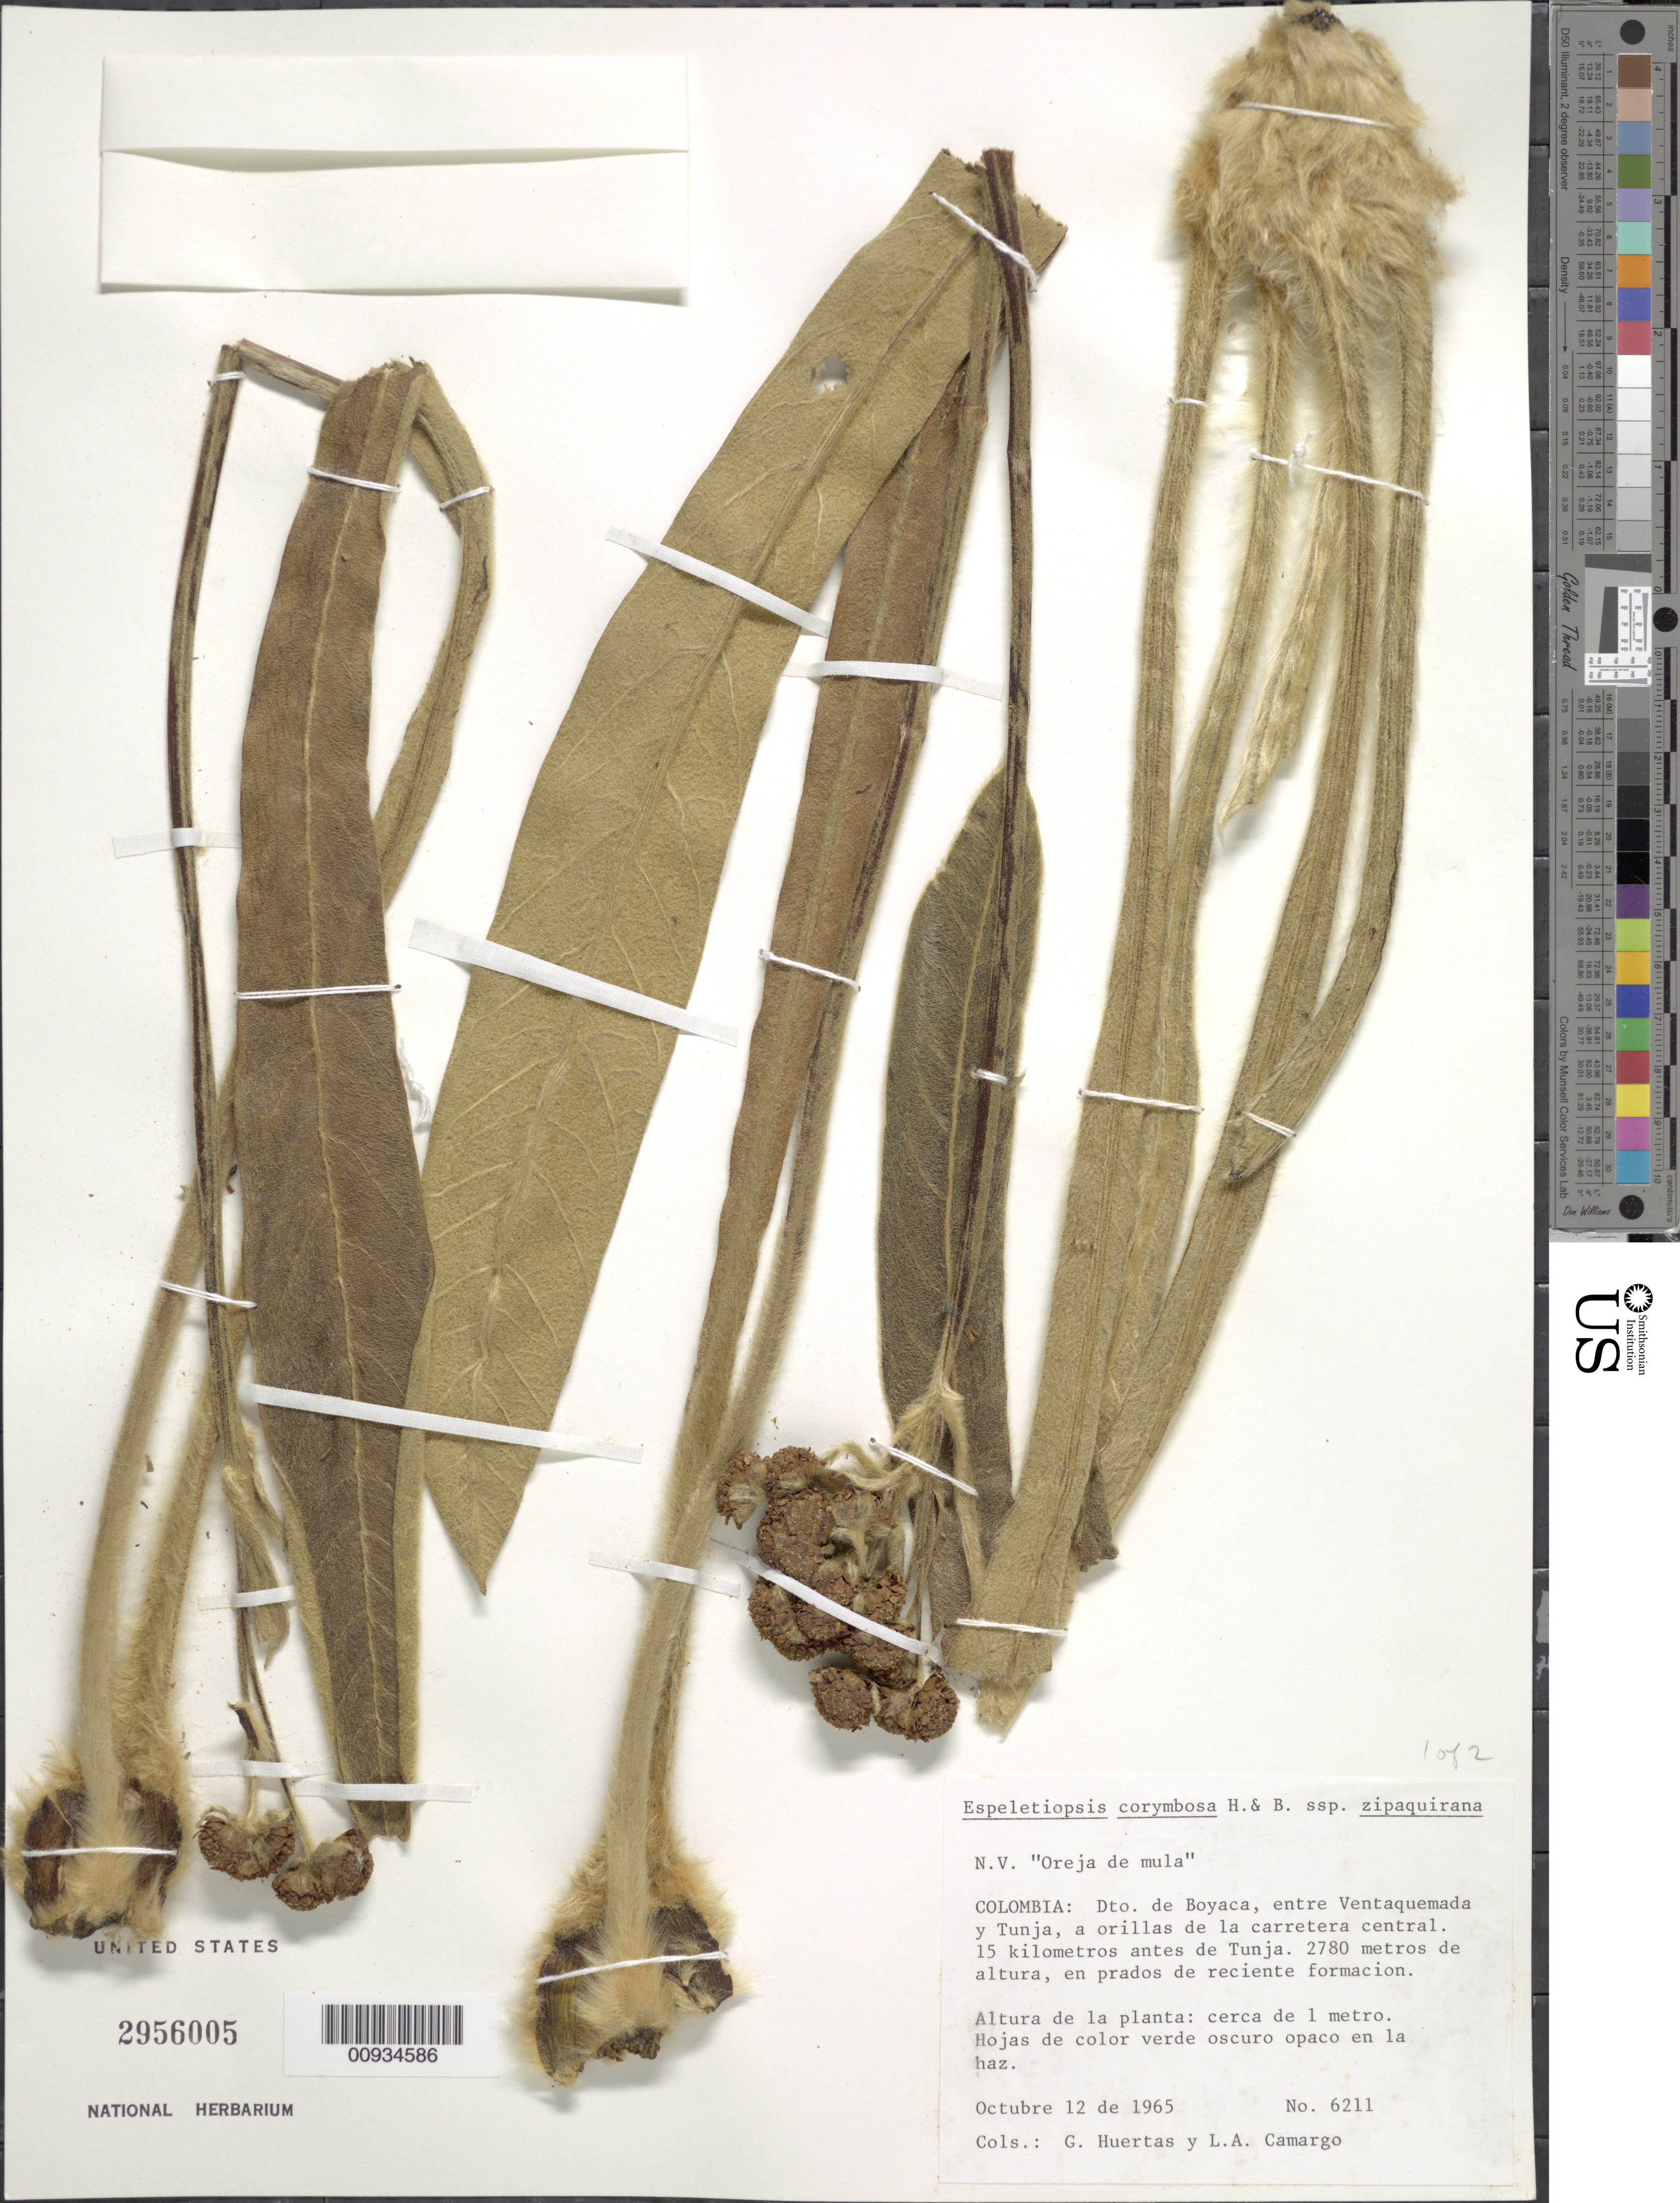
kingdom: Plantae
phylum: Tracheophyta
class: Magnoliopsida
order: Asterales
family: Asteraceae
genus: Espeletiopsis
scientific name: Espeletiopsis corymbosa subsp. zipaquirana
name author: (Cuatrec.) Cuatrec.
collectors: G. Huertas & L. A. Camargo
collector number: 6211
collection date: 1965-10-12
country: Colombia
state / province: Boyacá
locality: Dto. de Boyacá, entre Ventaquemada y Tunja, a orillas de la carretera central. 15 kilometros de Tunja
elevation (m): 2780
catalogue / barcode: US 2956005